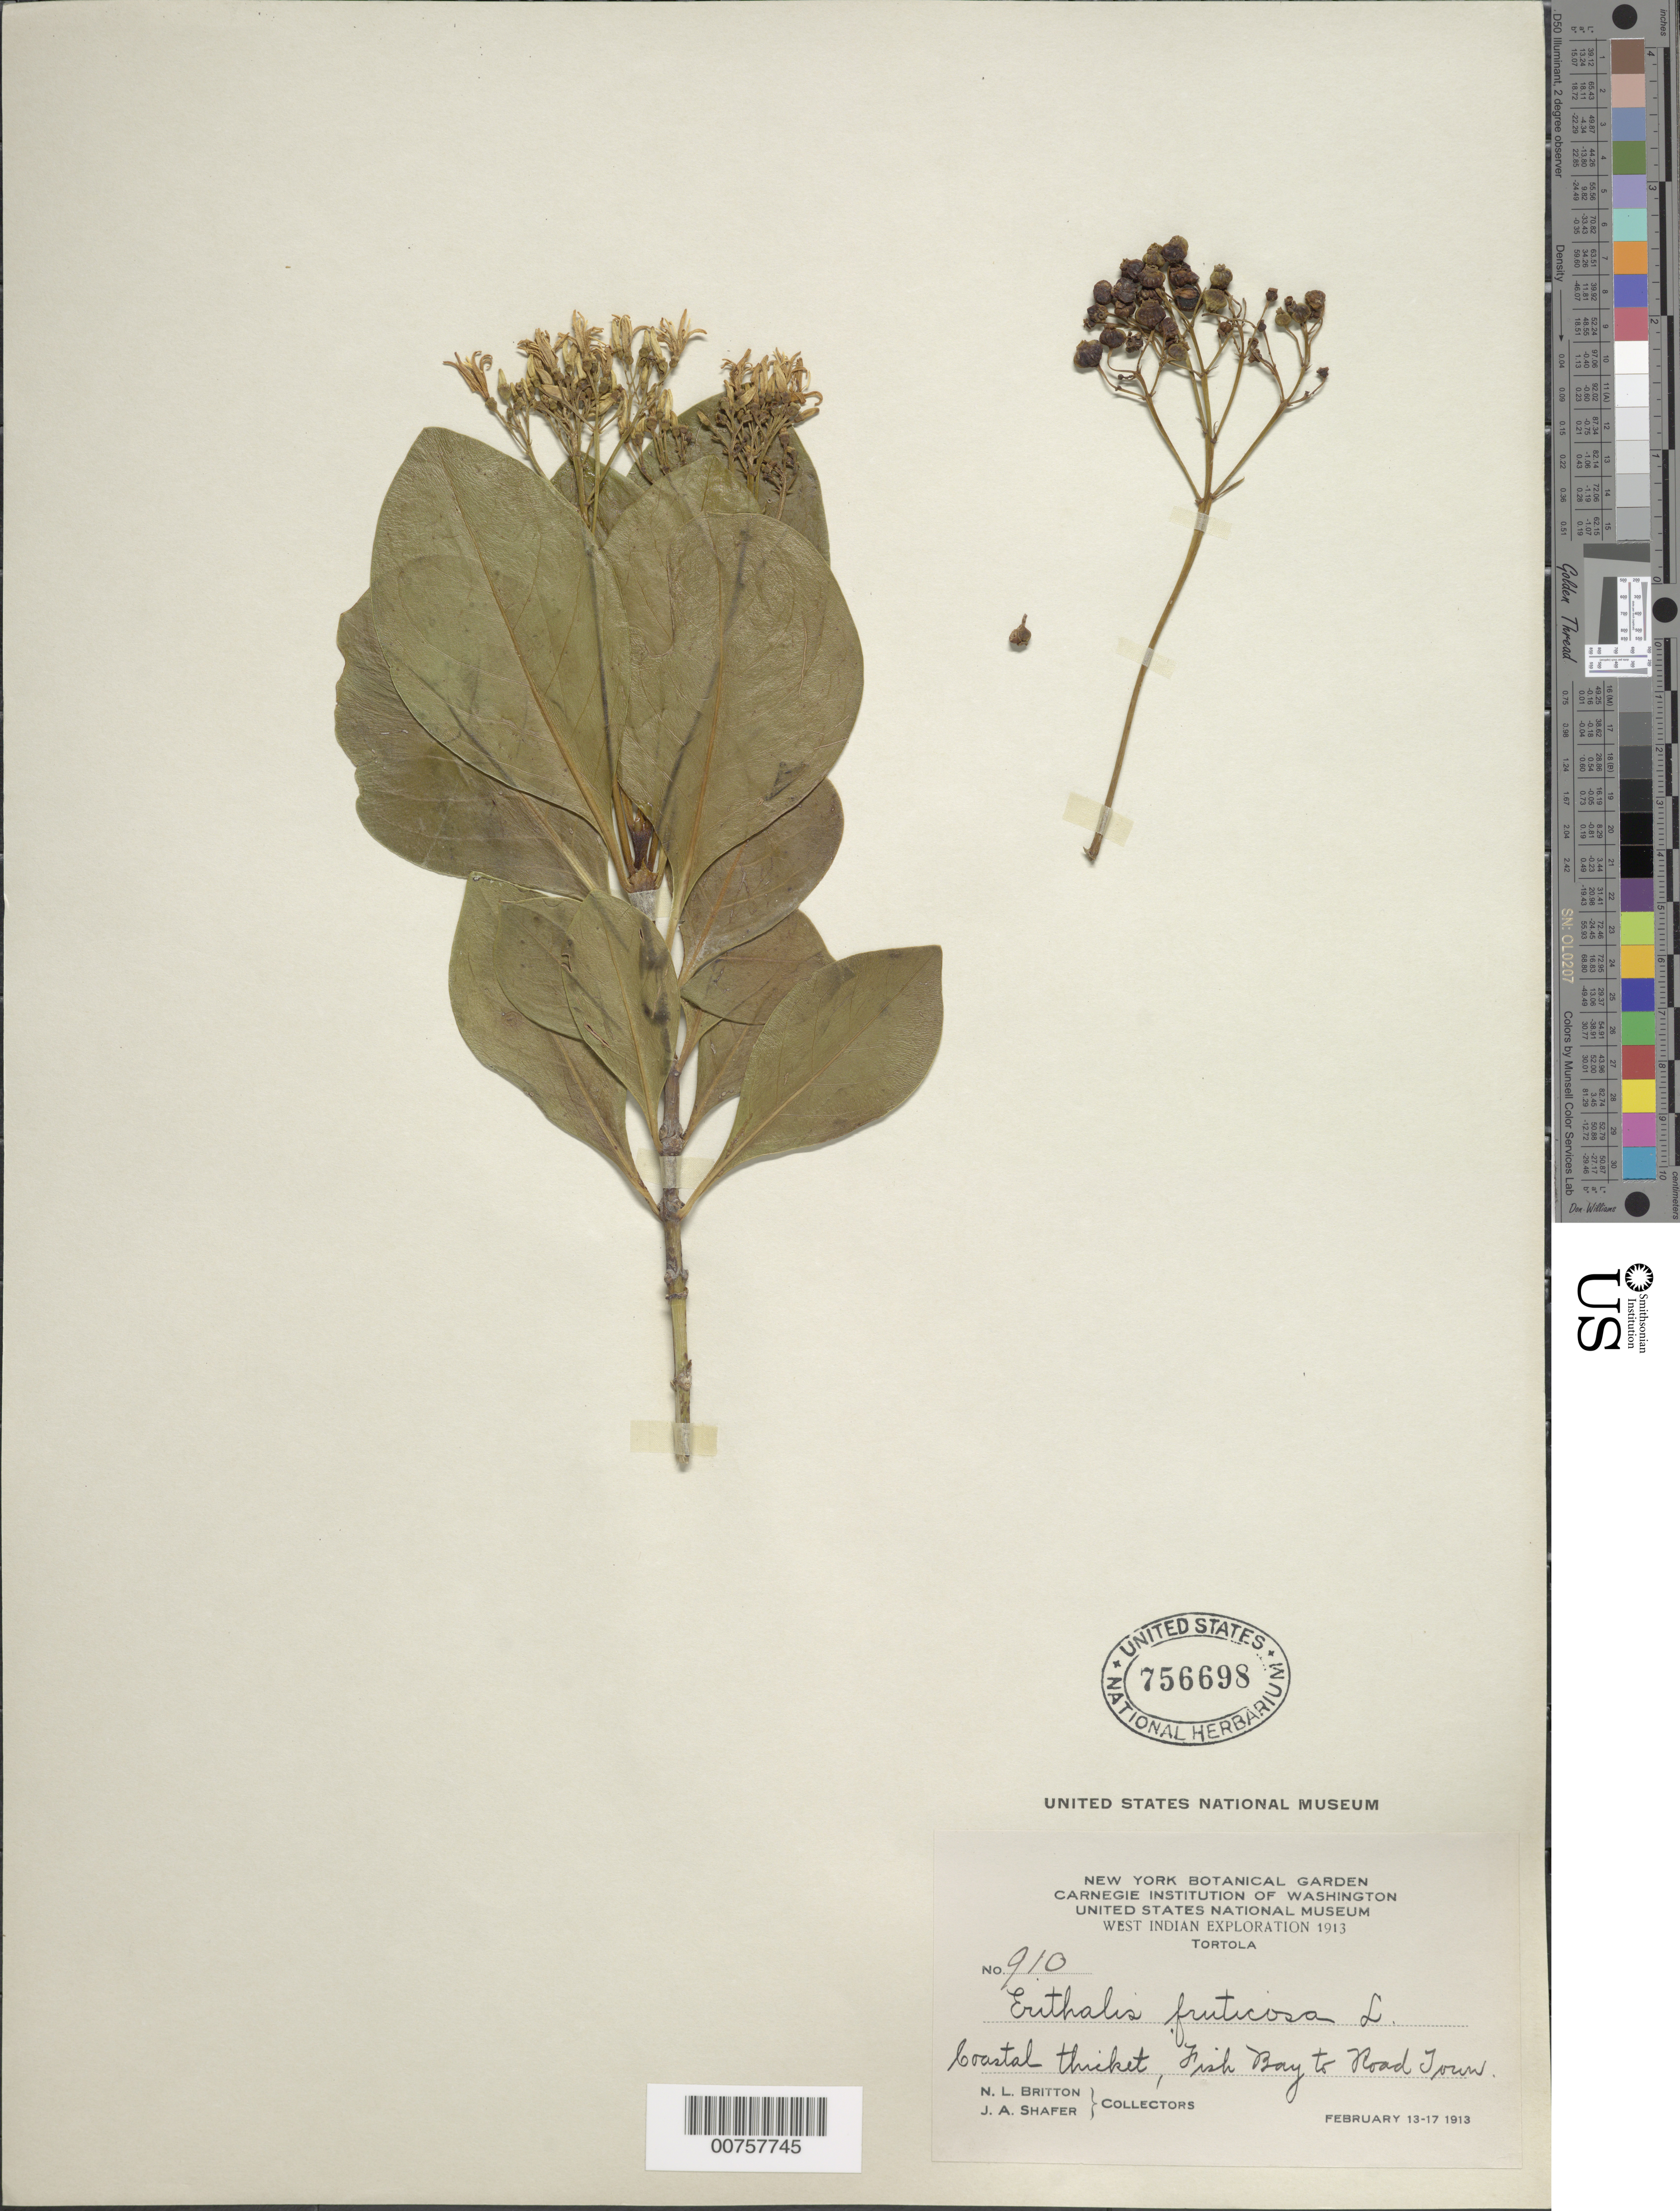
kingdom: Plantae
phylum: Tracheophyta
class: Magnoliopsida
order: Gentianales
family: Rubiaceae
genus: Erithalis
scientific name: Erithalis fruticosa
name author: L.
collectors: N. Britton & J. A. Shafer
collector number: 910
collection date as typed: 13 Feb 1913 to 17 Feb 1913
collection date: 1913-02-13/1913-02-17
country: British Virgin Islands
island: Tortola Island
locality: Fish Bay to Road Town.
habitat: Coastal thicket.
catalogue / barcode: US 756698